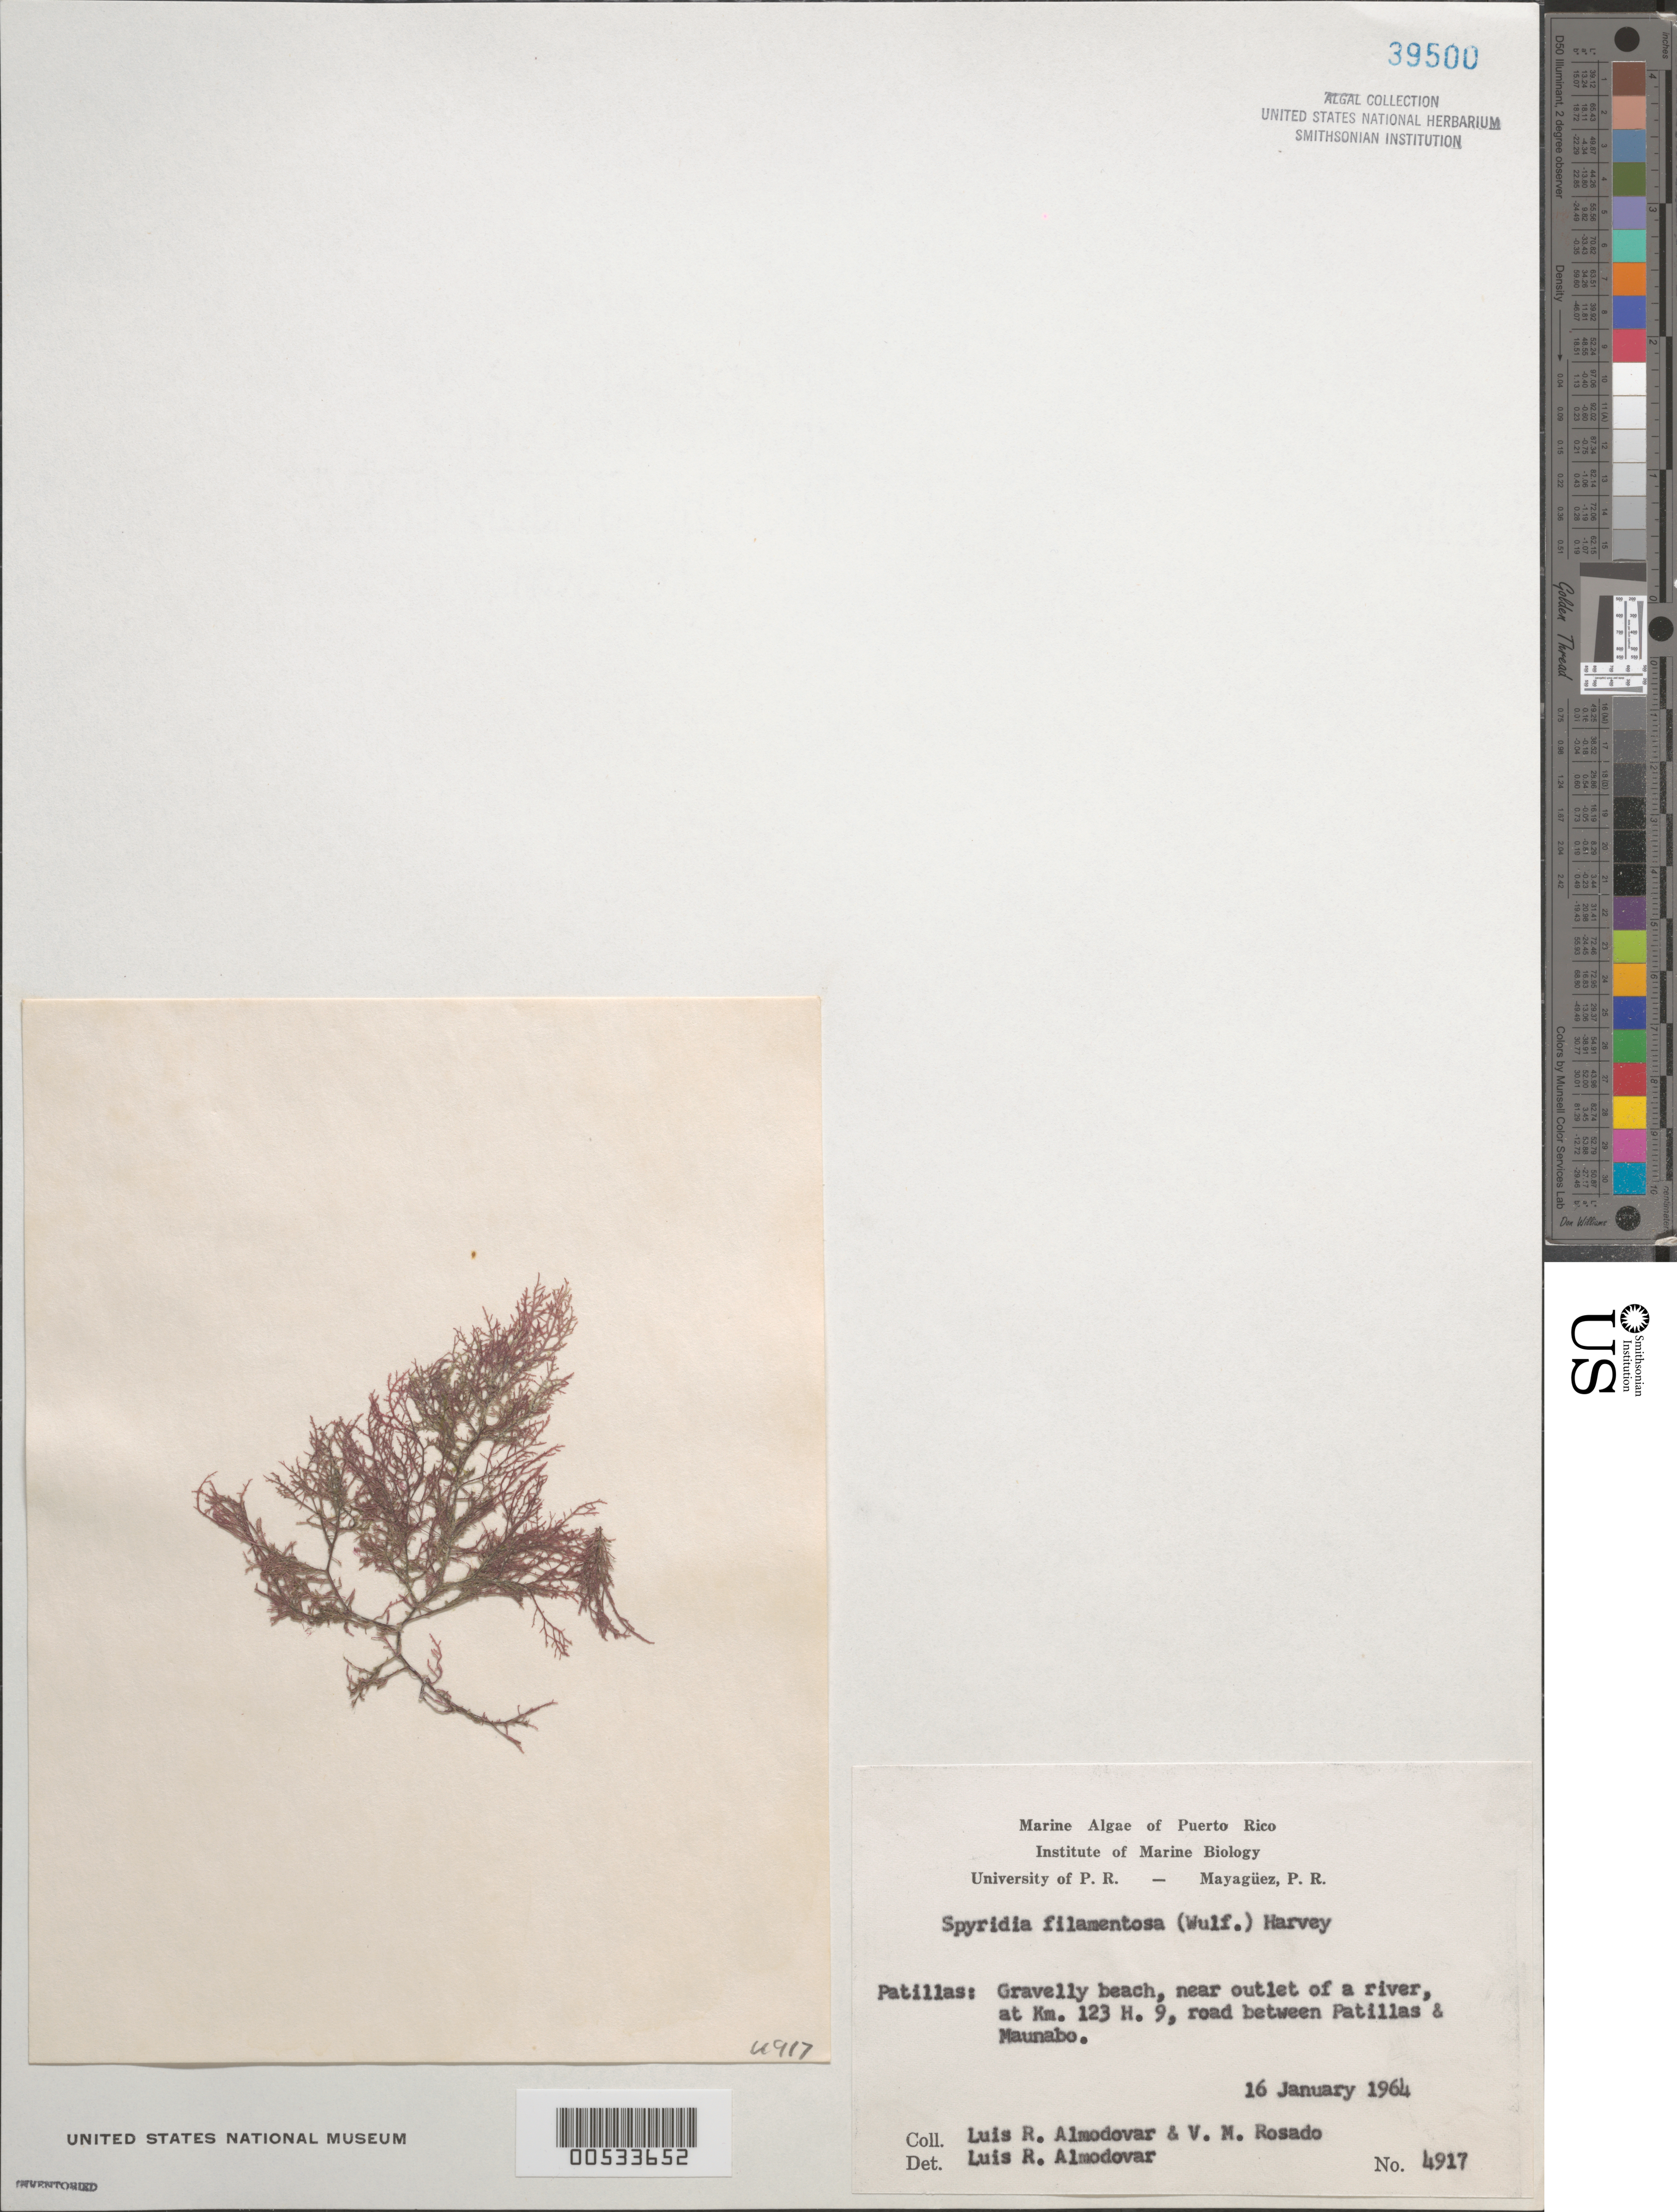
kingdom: Plantae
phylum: Rhodophyta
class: Florideophyceae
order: Ceramiales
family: Spyridiaceae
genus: Spyridia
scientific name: Spyridia filamentosa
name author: (Wulfen) Harv.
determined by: Almodovar, L. R.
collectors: L. Almodovar & V. Rosado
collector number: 4917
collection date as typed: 16 Jan 1964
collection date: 1964-01-16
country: Puerto Rico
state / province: Patillas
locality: Km 123 h.9 between patillas and maunabo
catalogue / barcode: US 39500